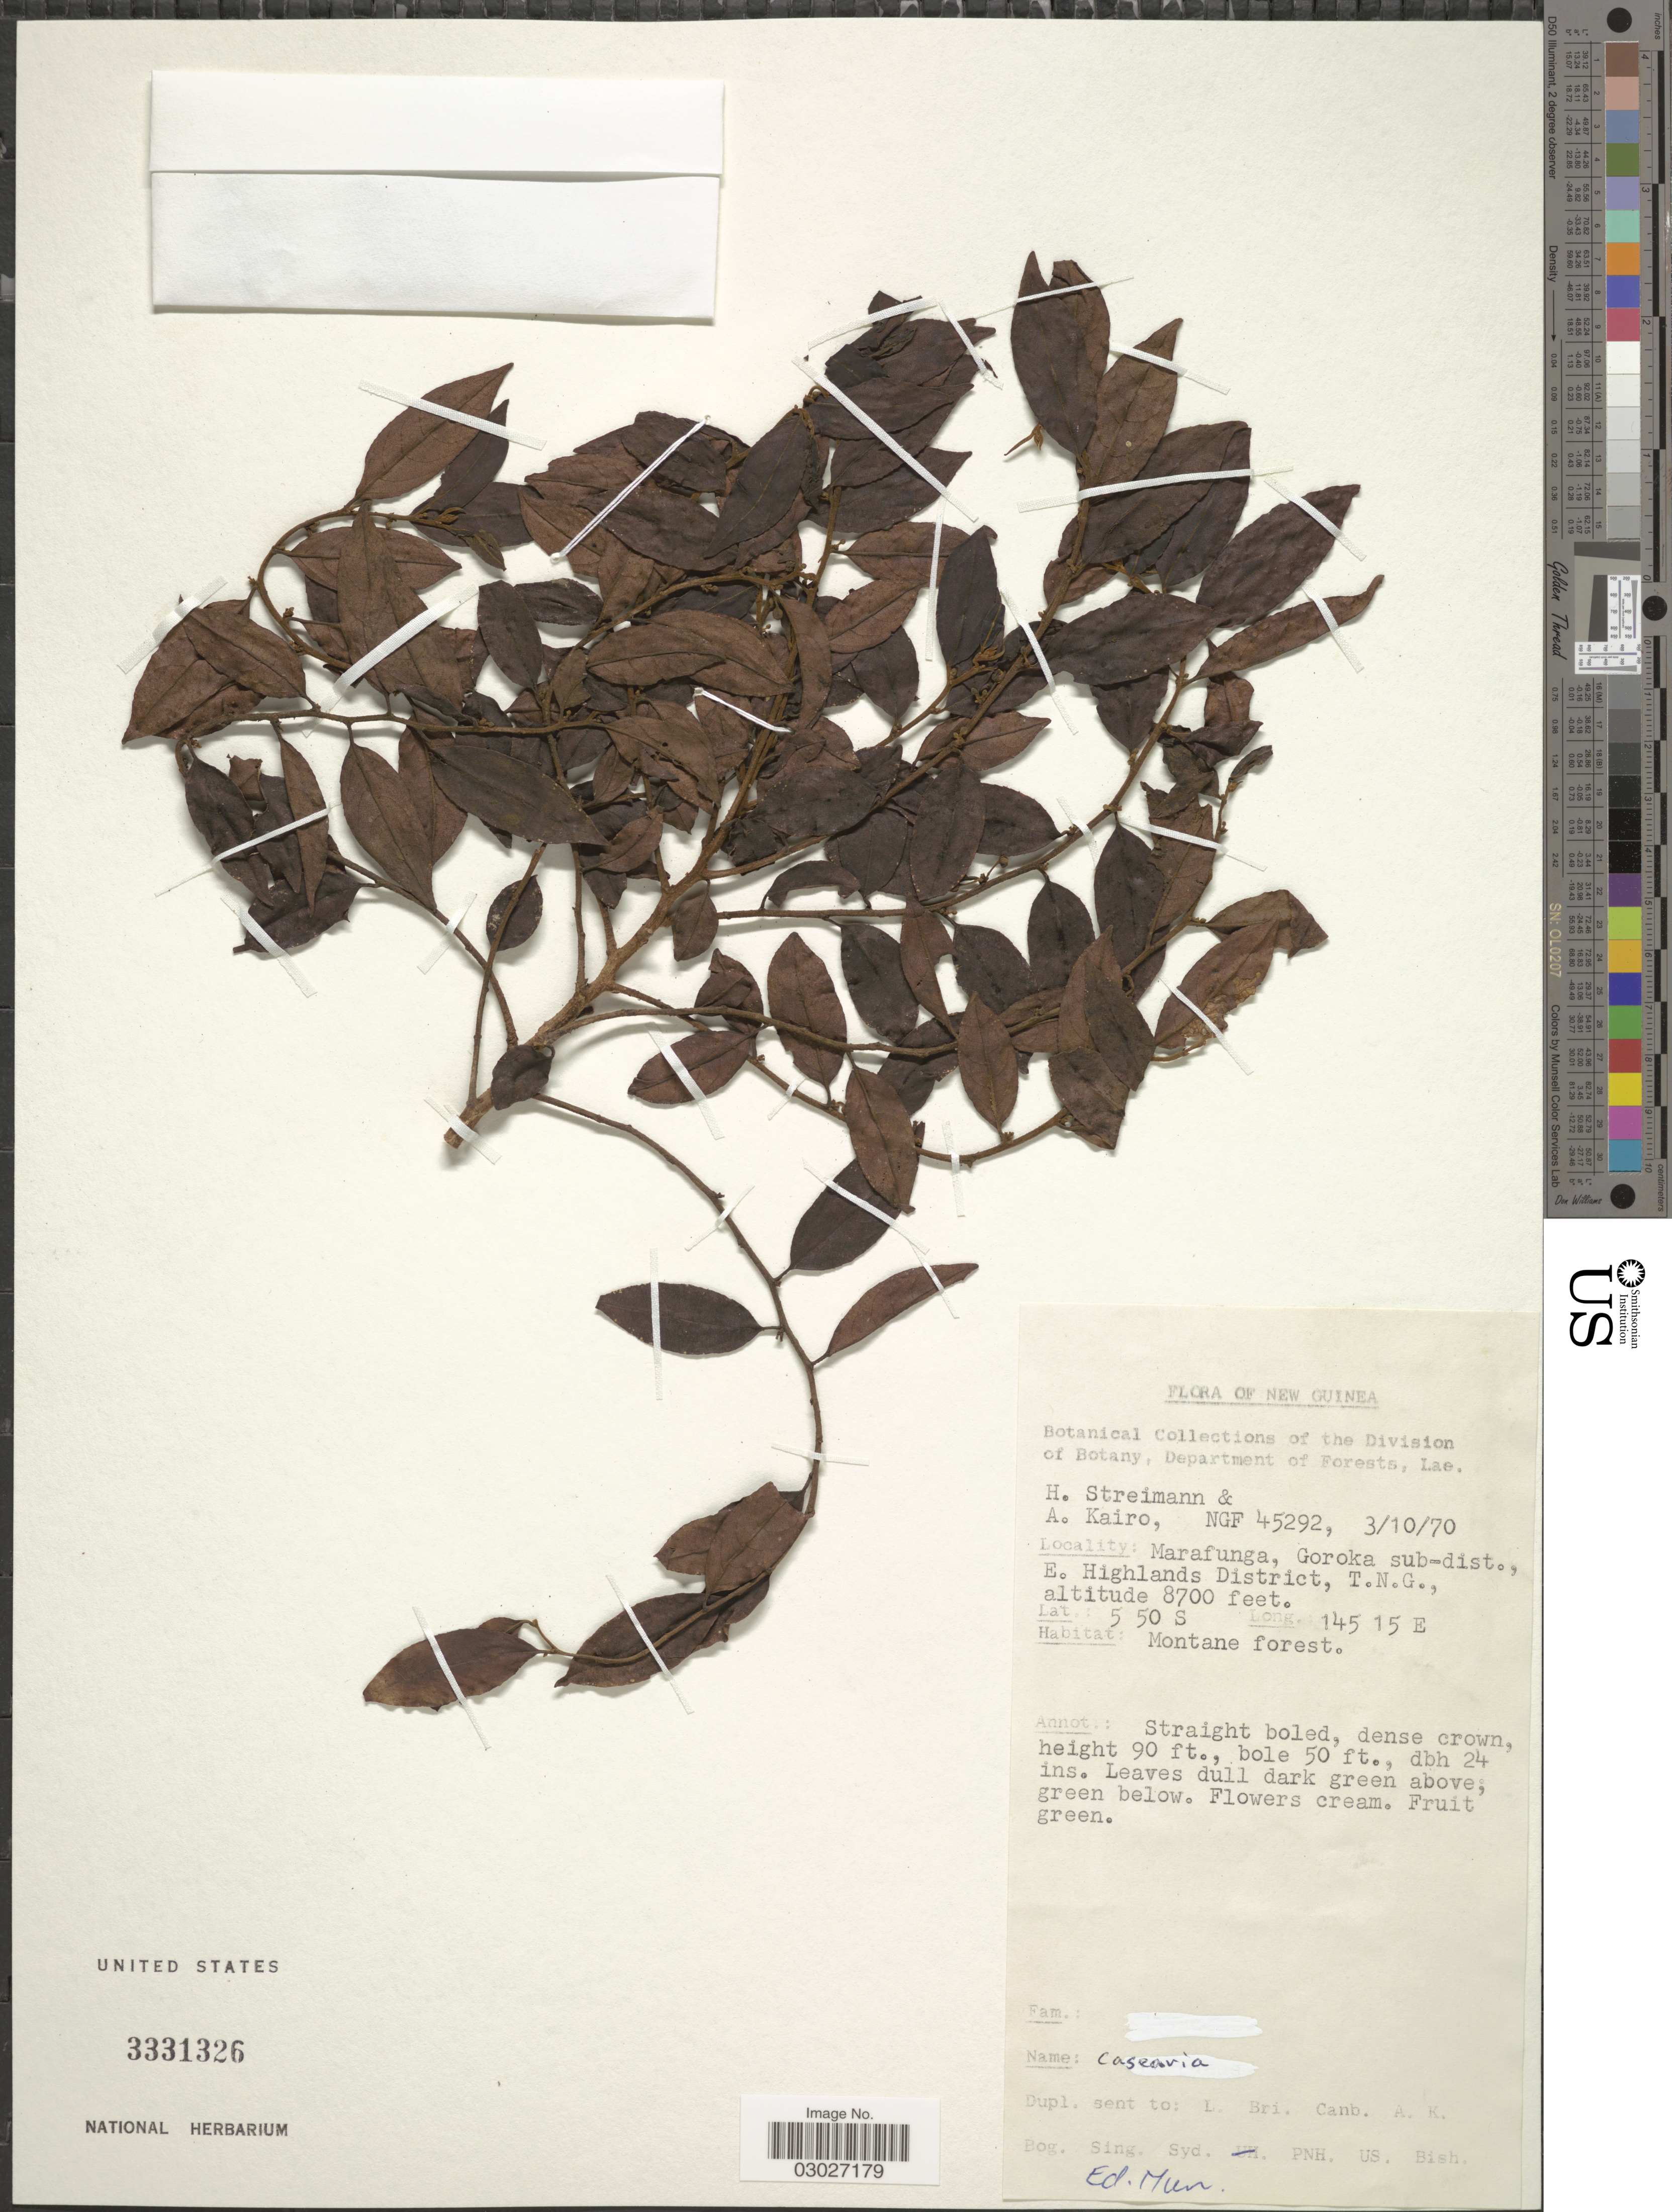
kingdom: Plantae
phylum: Tracheophyta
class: Magnoliopsida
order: Malpighiales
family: Salicaceae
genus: Casearia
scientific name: Casearia sp.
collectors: H. Streimann & A. Kairo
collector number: NGF45292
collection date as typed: Transcribed d/m/y: 3/10/70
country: Papua New Guinea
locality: New Guinea, Marafunga, Goroka sub-dist., E. Highlands District, T.N.G.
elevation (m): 2652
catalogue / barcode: US 3331326